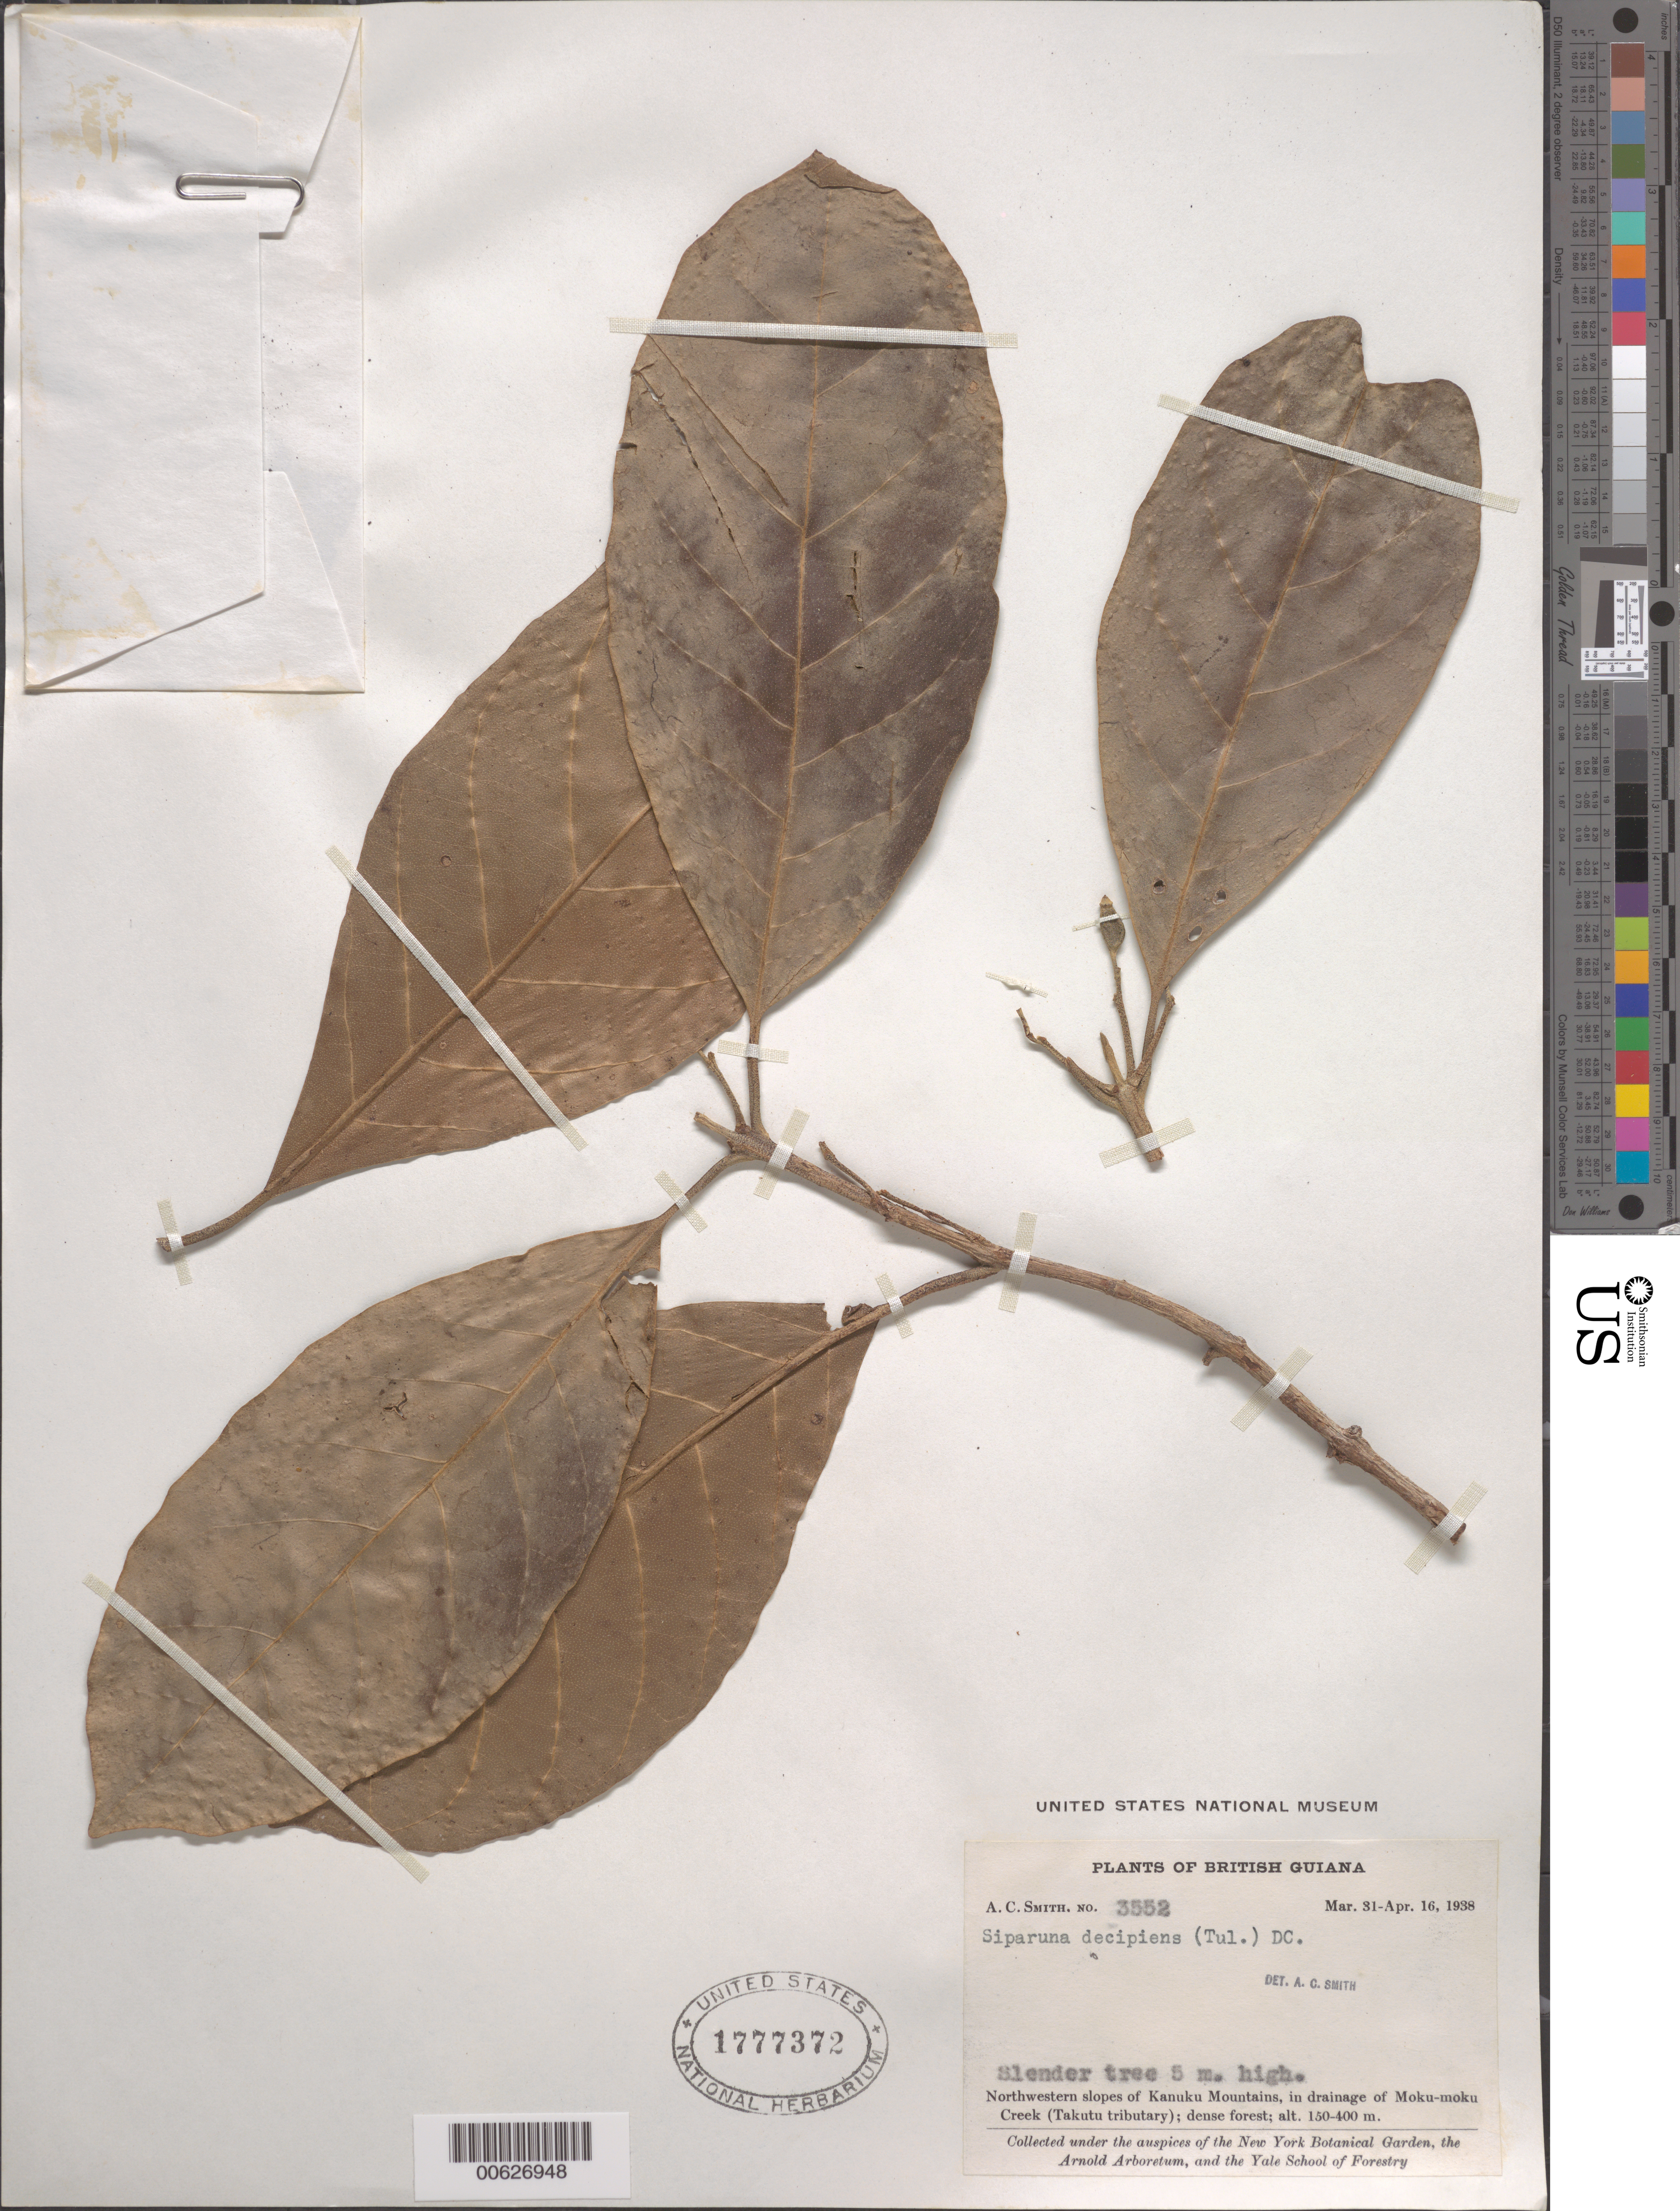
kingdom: Plantae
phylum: Tracheophyta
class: Magnoliopsida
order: Laurales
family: Siparunaceae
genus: Siparuna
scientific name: Siparuna decipiens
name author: (Tul.) A. DC.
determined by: Smith, A. C.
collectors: A. C. Smith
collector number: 3552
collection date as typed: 31-Mar-38 to 16-Apr-38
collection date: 1938-03-31/1938-04-16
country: Guyana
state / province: U. Takutu-U. Essequibo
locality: Kanuku Mts., NW slopes, in drainage of Moku-moku Creek (Takutu tributary)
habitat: Dense forest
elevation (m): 150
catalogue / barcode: US 1777372